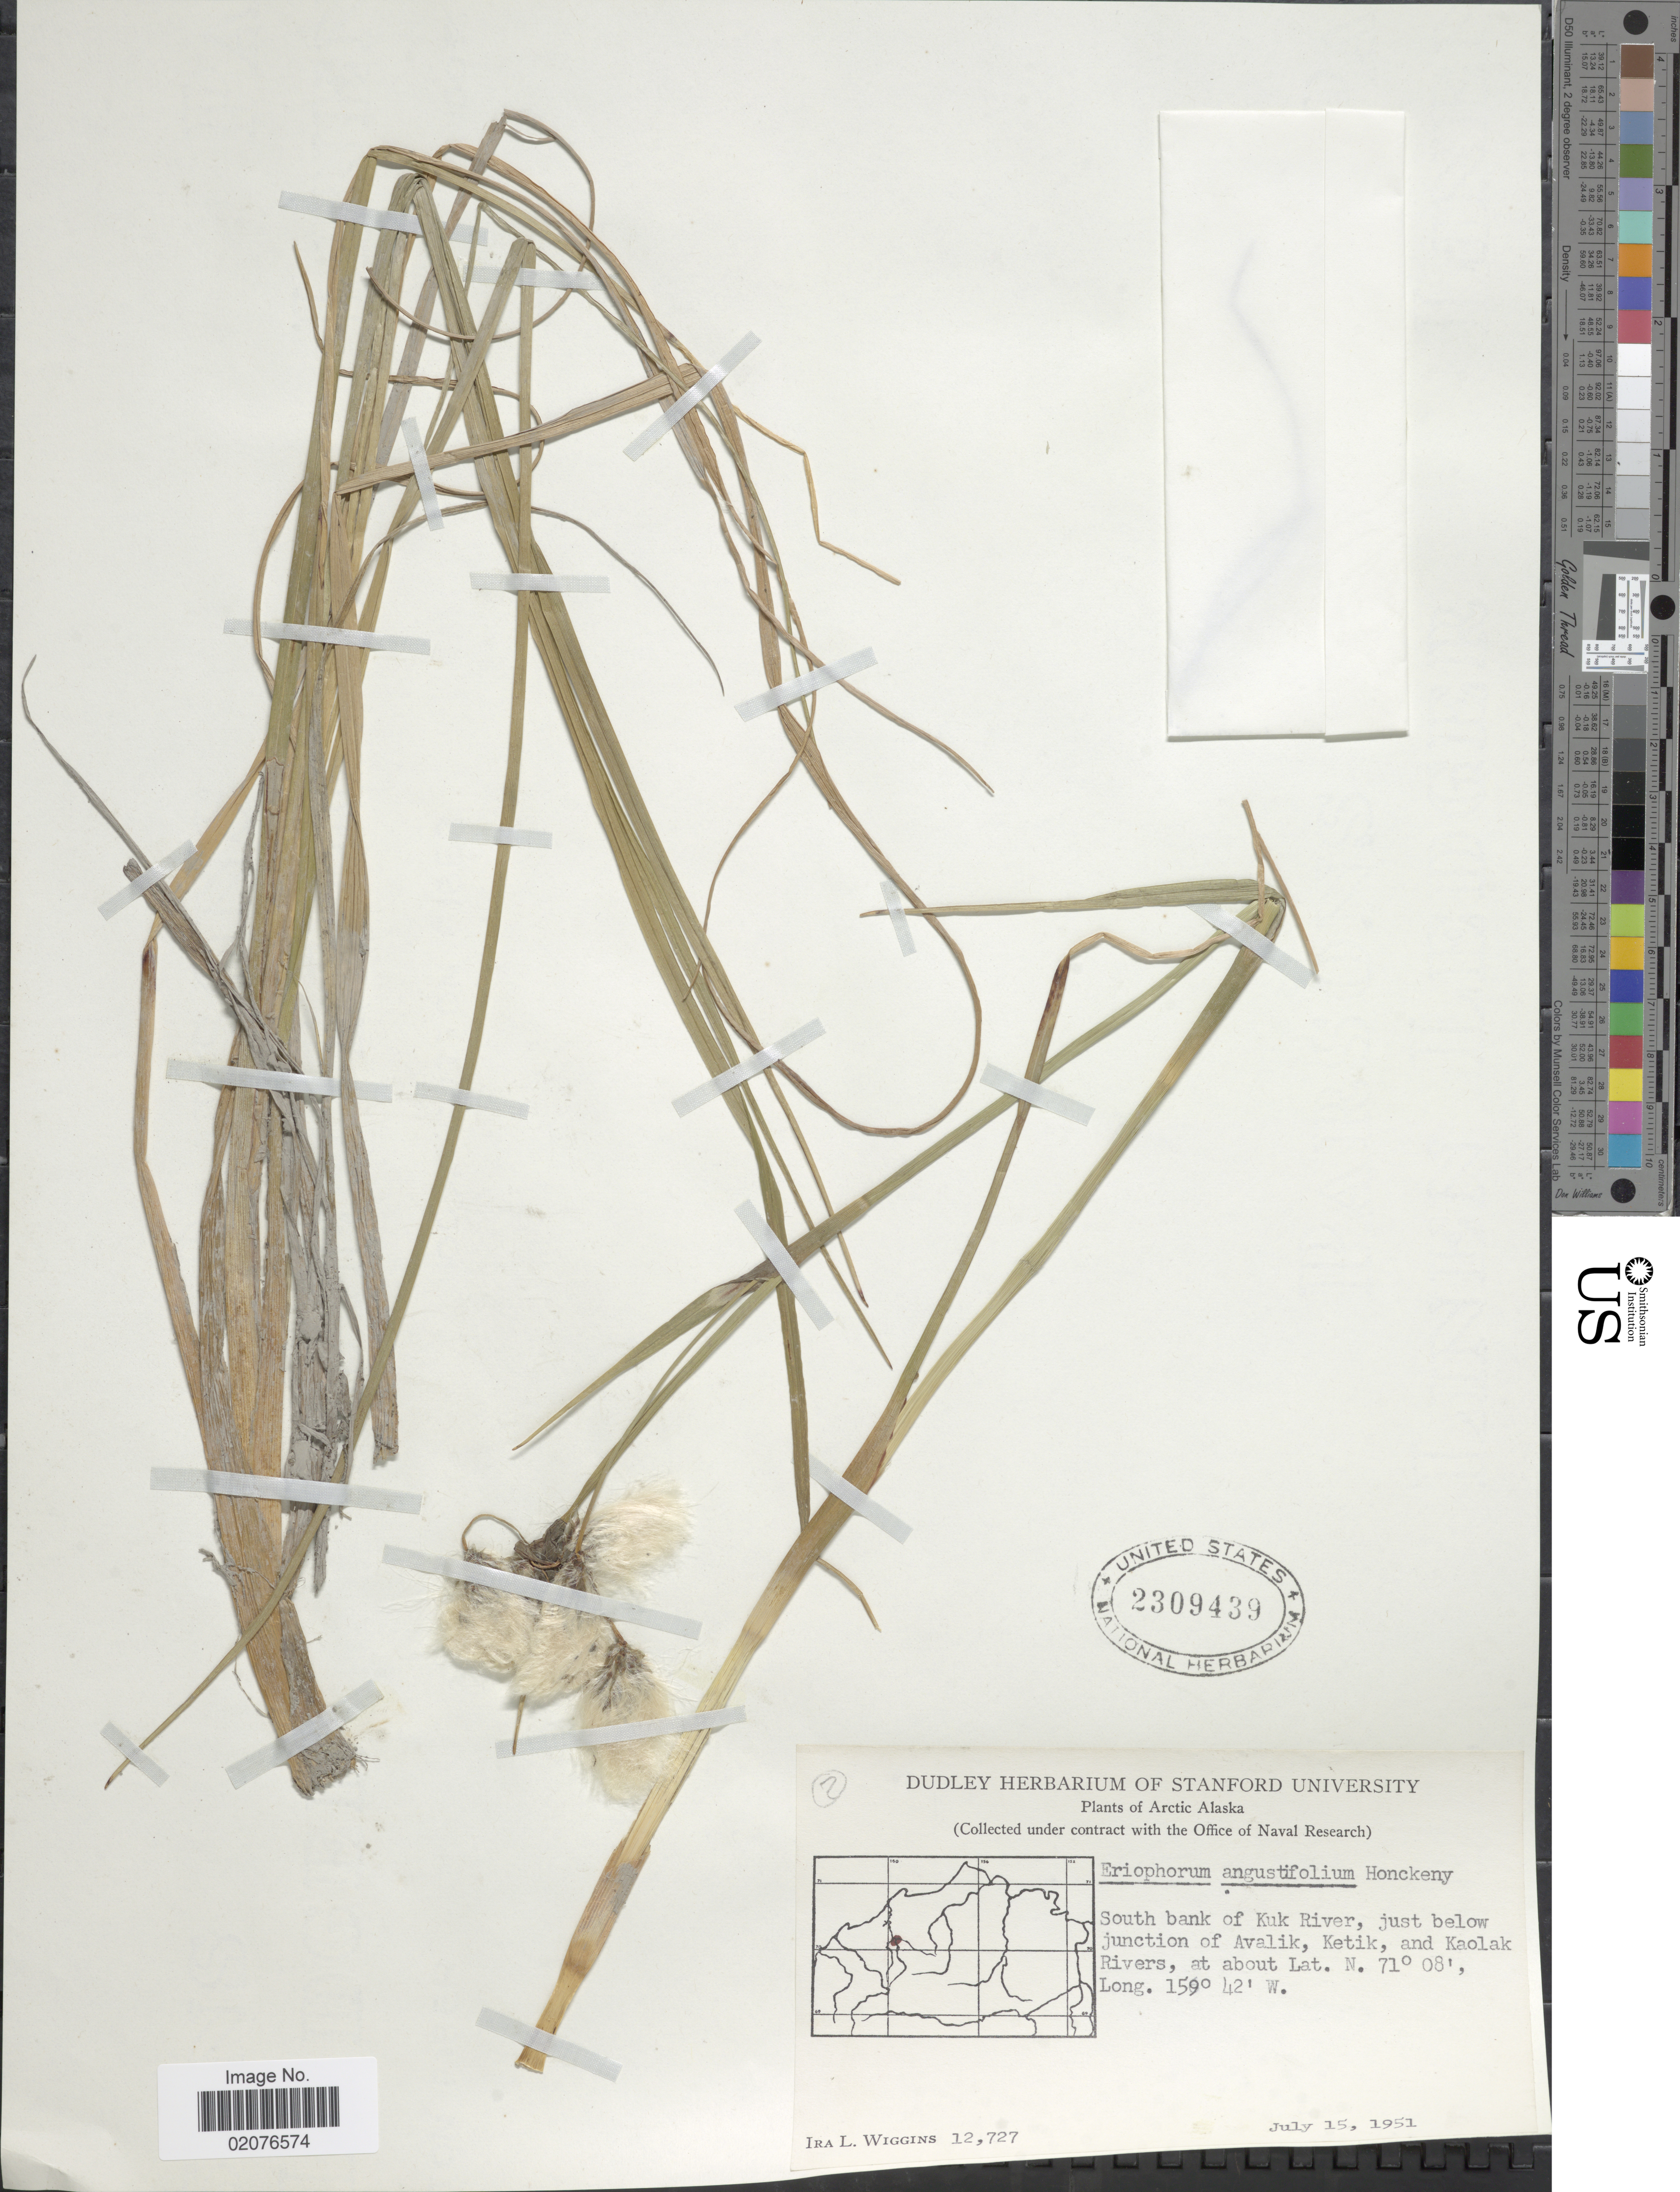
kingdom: Plantae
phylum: Tracheophyta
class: Liliopsida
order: Poales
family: Cyperaceae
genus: Eriophorum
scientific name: Eriophorum angustifolium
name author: Honck.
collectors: I. L. Wiggins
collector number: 12727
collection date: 1951-07-15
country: United States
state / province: Alaska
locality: Arctic Alaska, South bank of Kuk River, just below junction of Avalik, Ketik, and Kaolak Rivers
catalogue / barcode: US 2309439